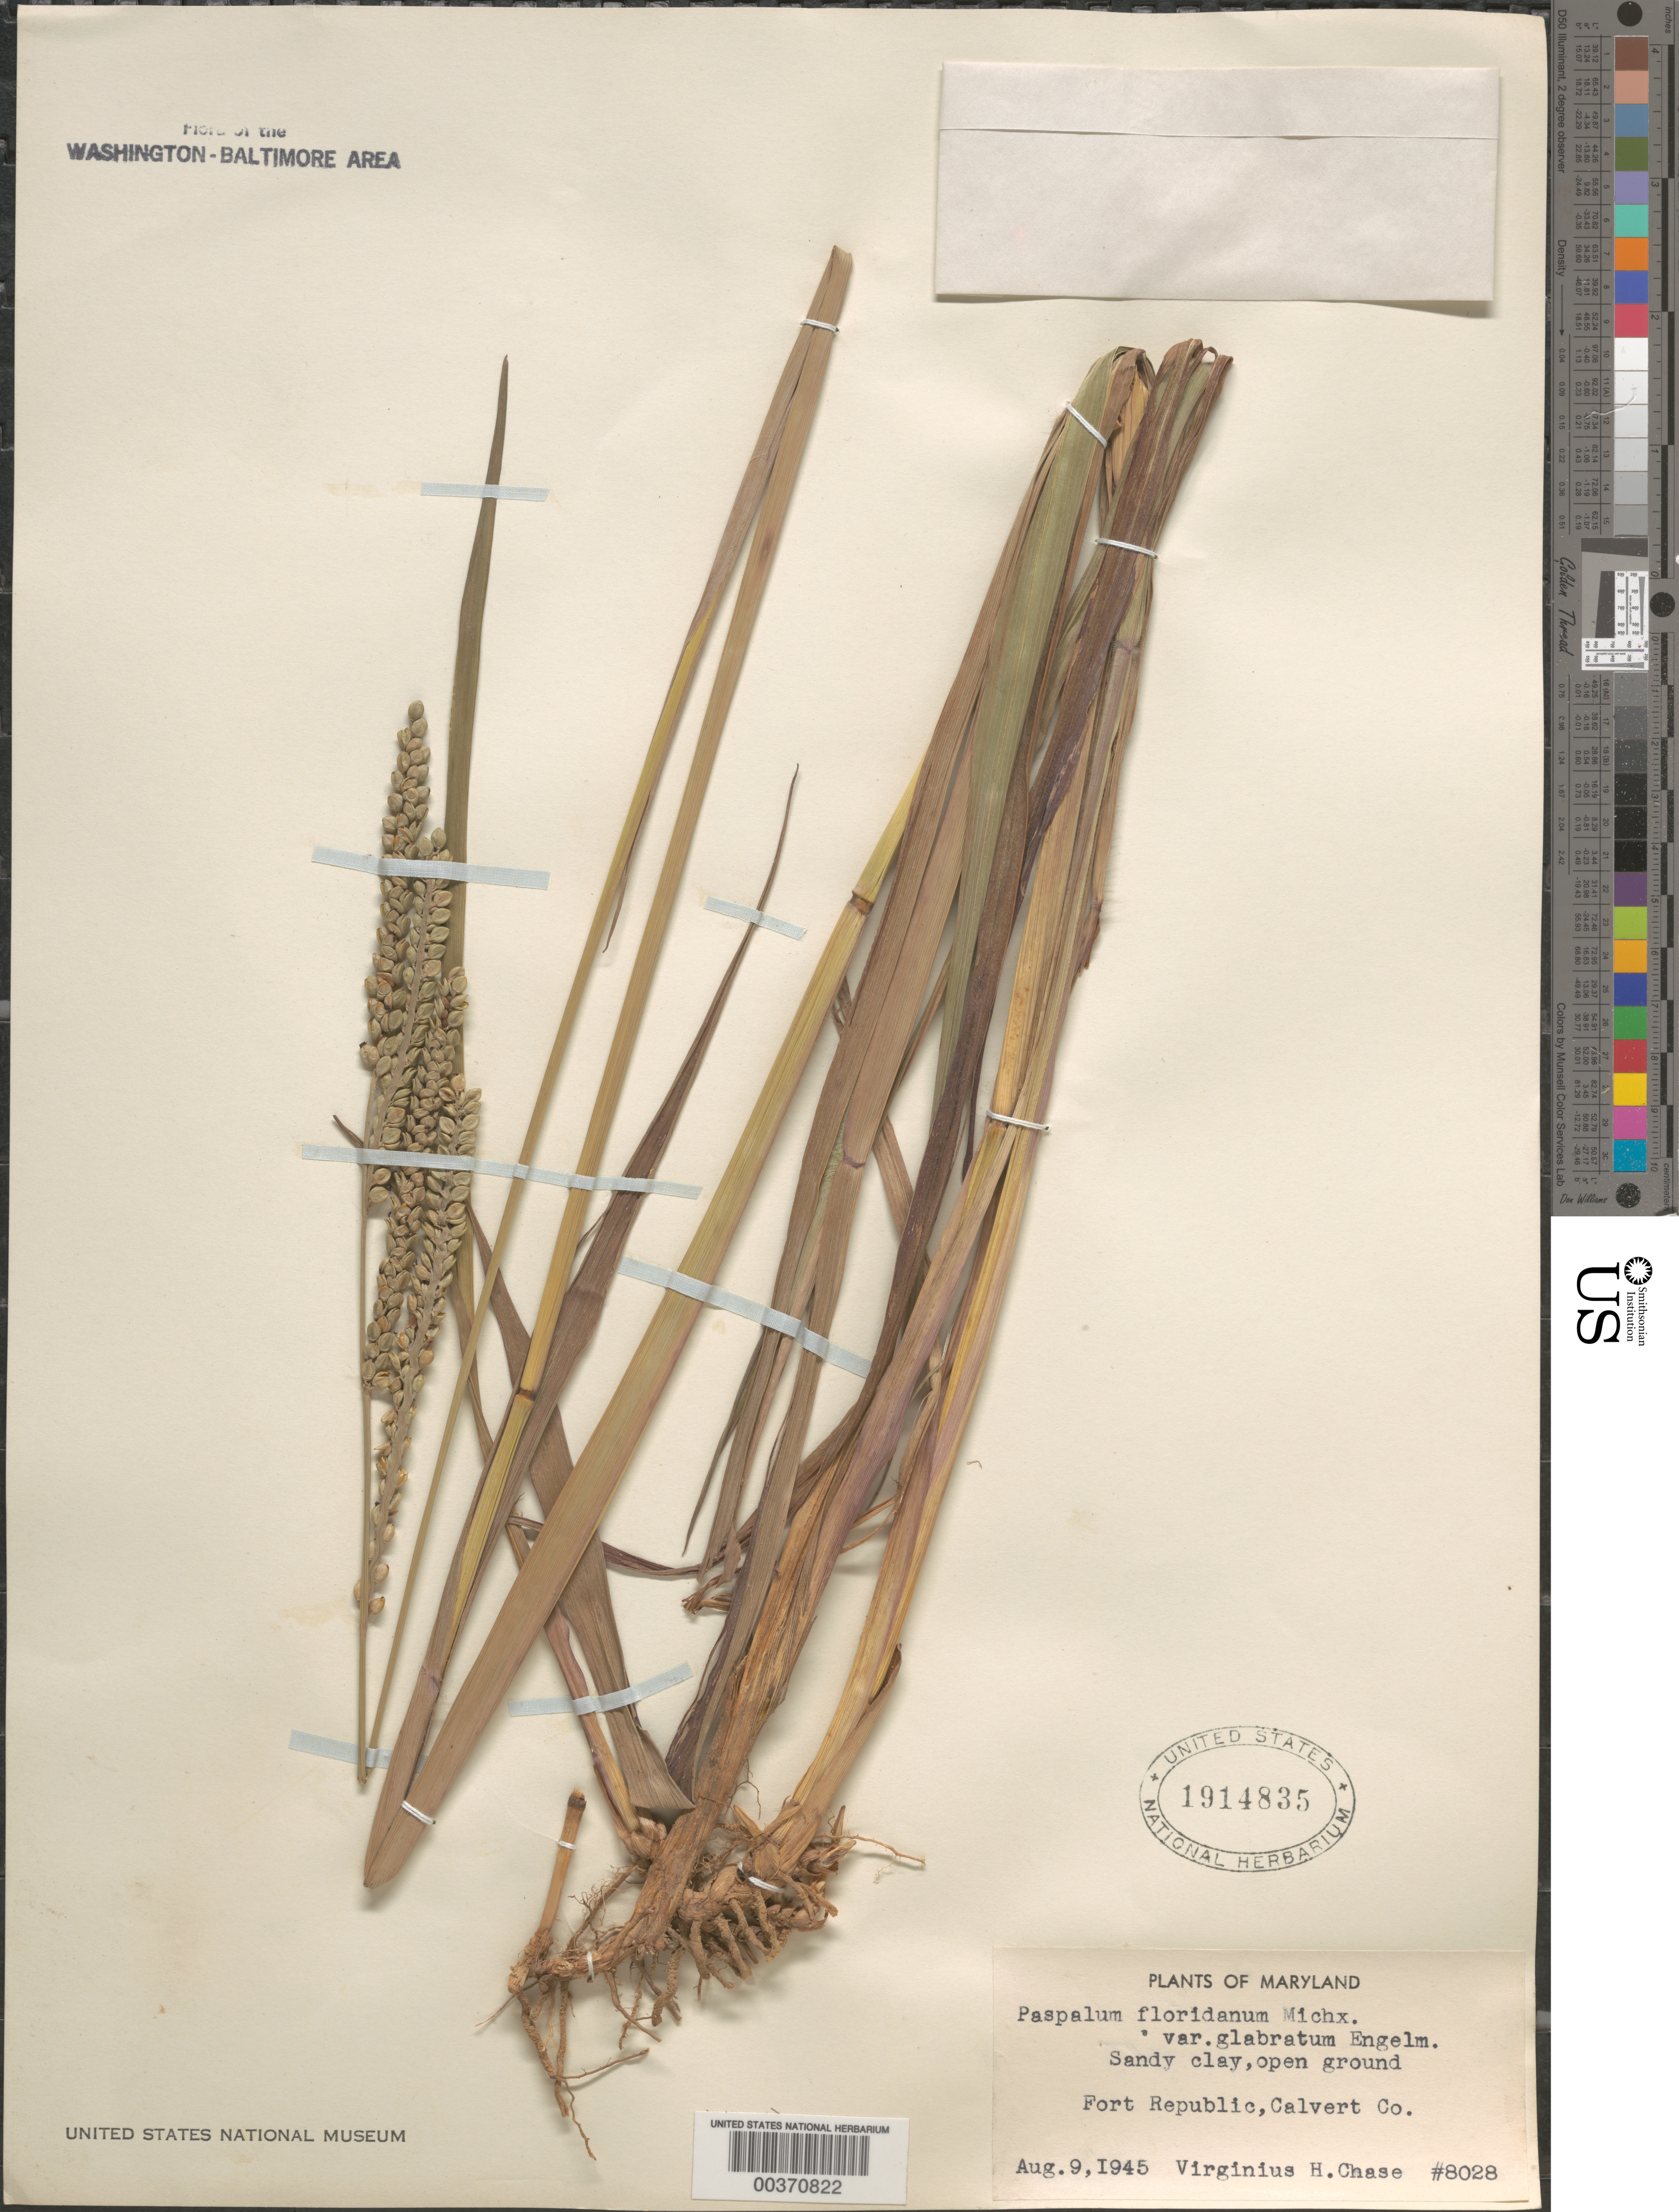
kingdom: Plantae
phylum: Tracheophyta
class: Liliopsida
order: Poales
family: Poaceae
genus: Paspalum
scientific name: Paspalum floridanum var. glabratum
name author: Engelm. ex Vasey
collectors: V. H. Chase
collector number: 8028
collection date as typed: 09 Aug 1945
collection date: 1945-08-09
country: United States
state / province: Maryland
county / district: Calvert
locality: Fort Republic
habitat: Sandy clay open ground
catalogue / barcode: US 1914835